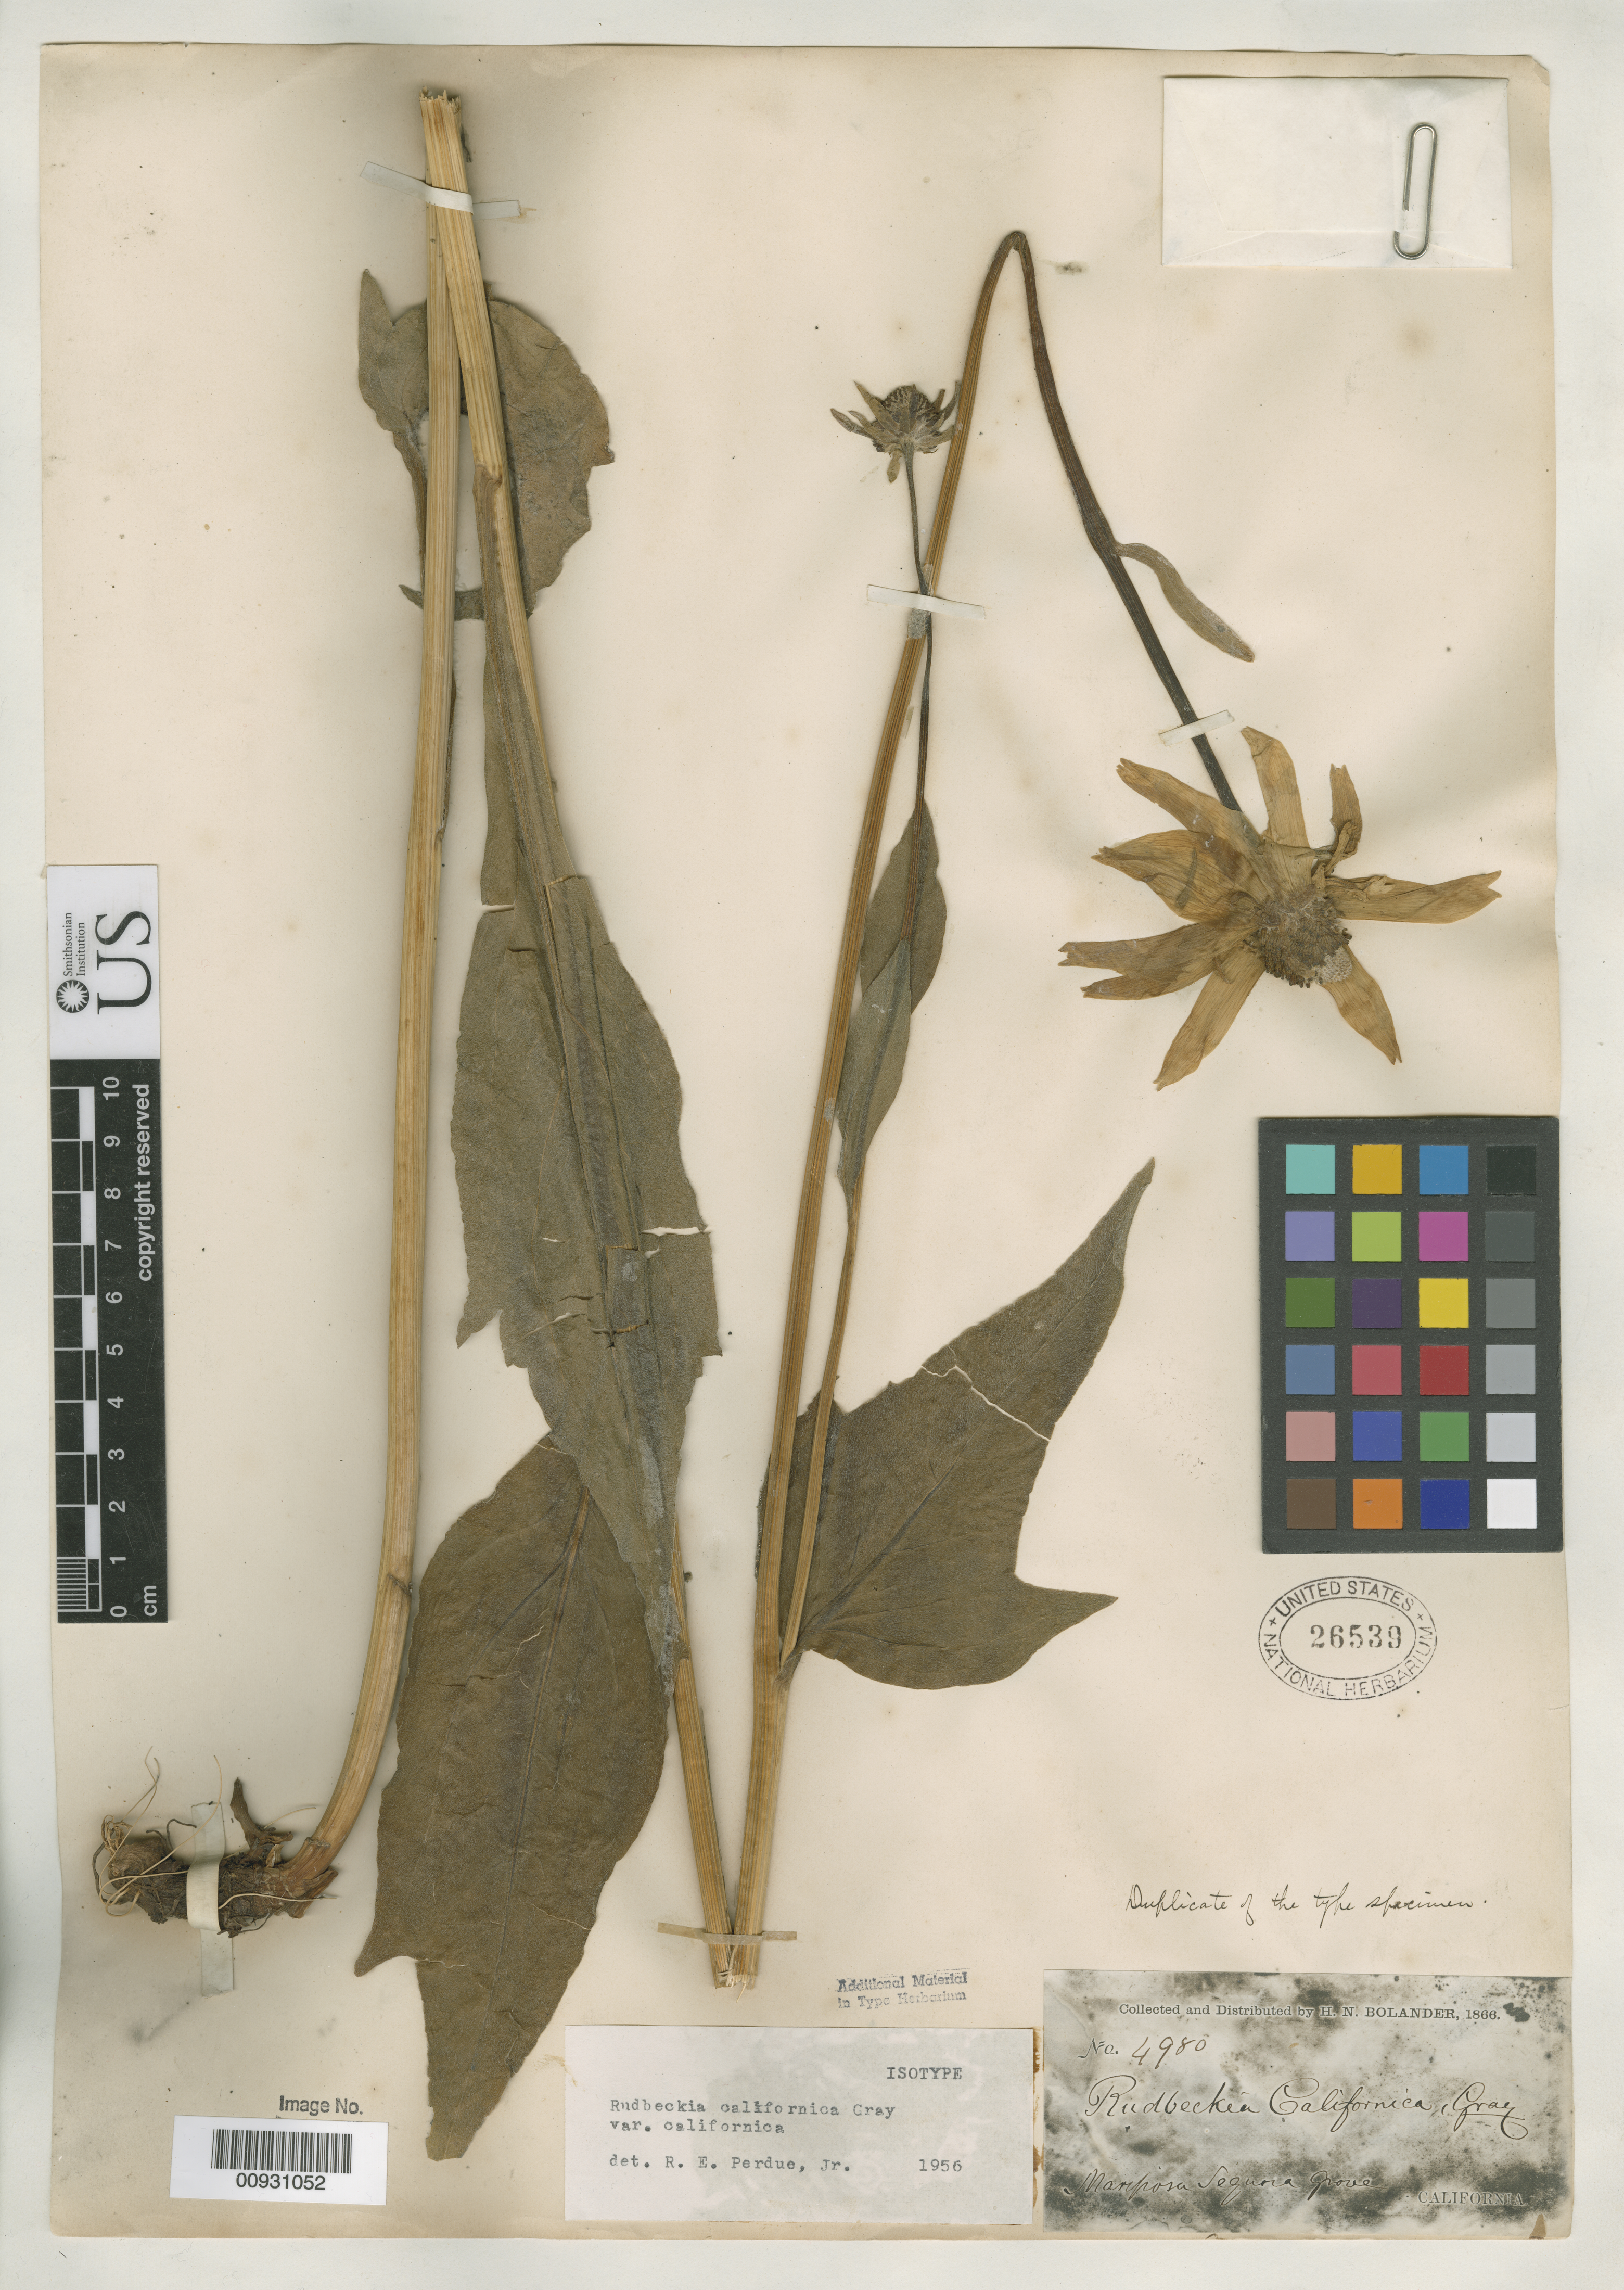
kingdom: Plantae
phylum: Tracheophyta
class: Magnoliopsida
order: Asterales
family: Asteraceae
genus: Rudbeckia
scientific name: Rudbeckia californica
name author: A. Gray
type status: Isotype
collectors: H. Bolander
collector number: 4980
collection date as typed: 1866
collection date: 1866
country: United States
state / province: California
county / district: Mariposa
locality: Mariposa Sequoia Grove.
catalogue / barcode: US 26539